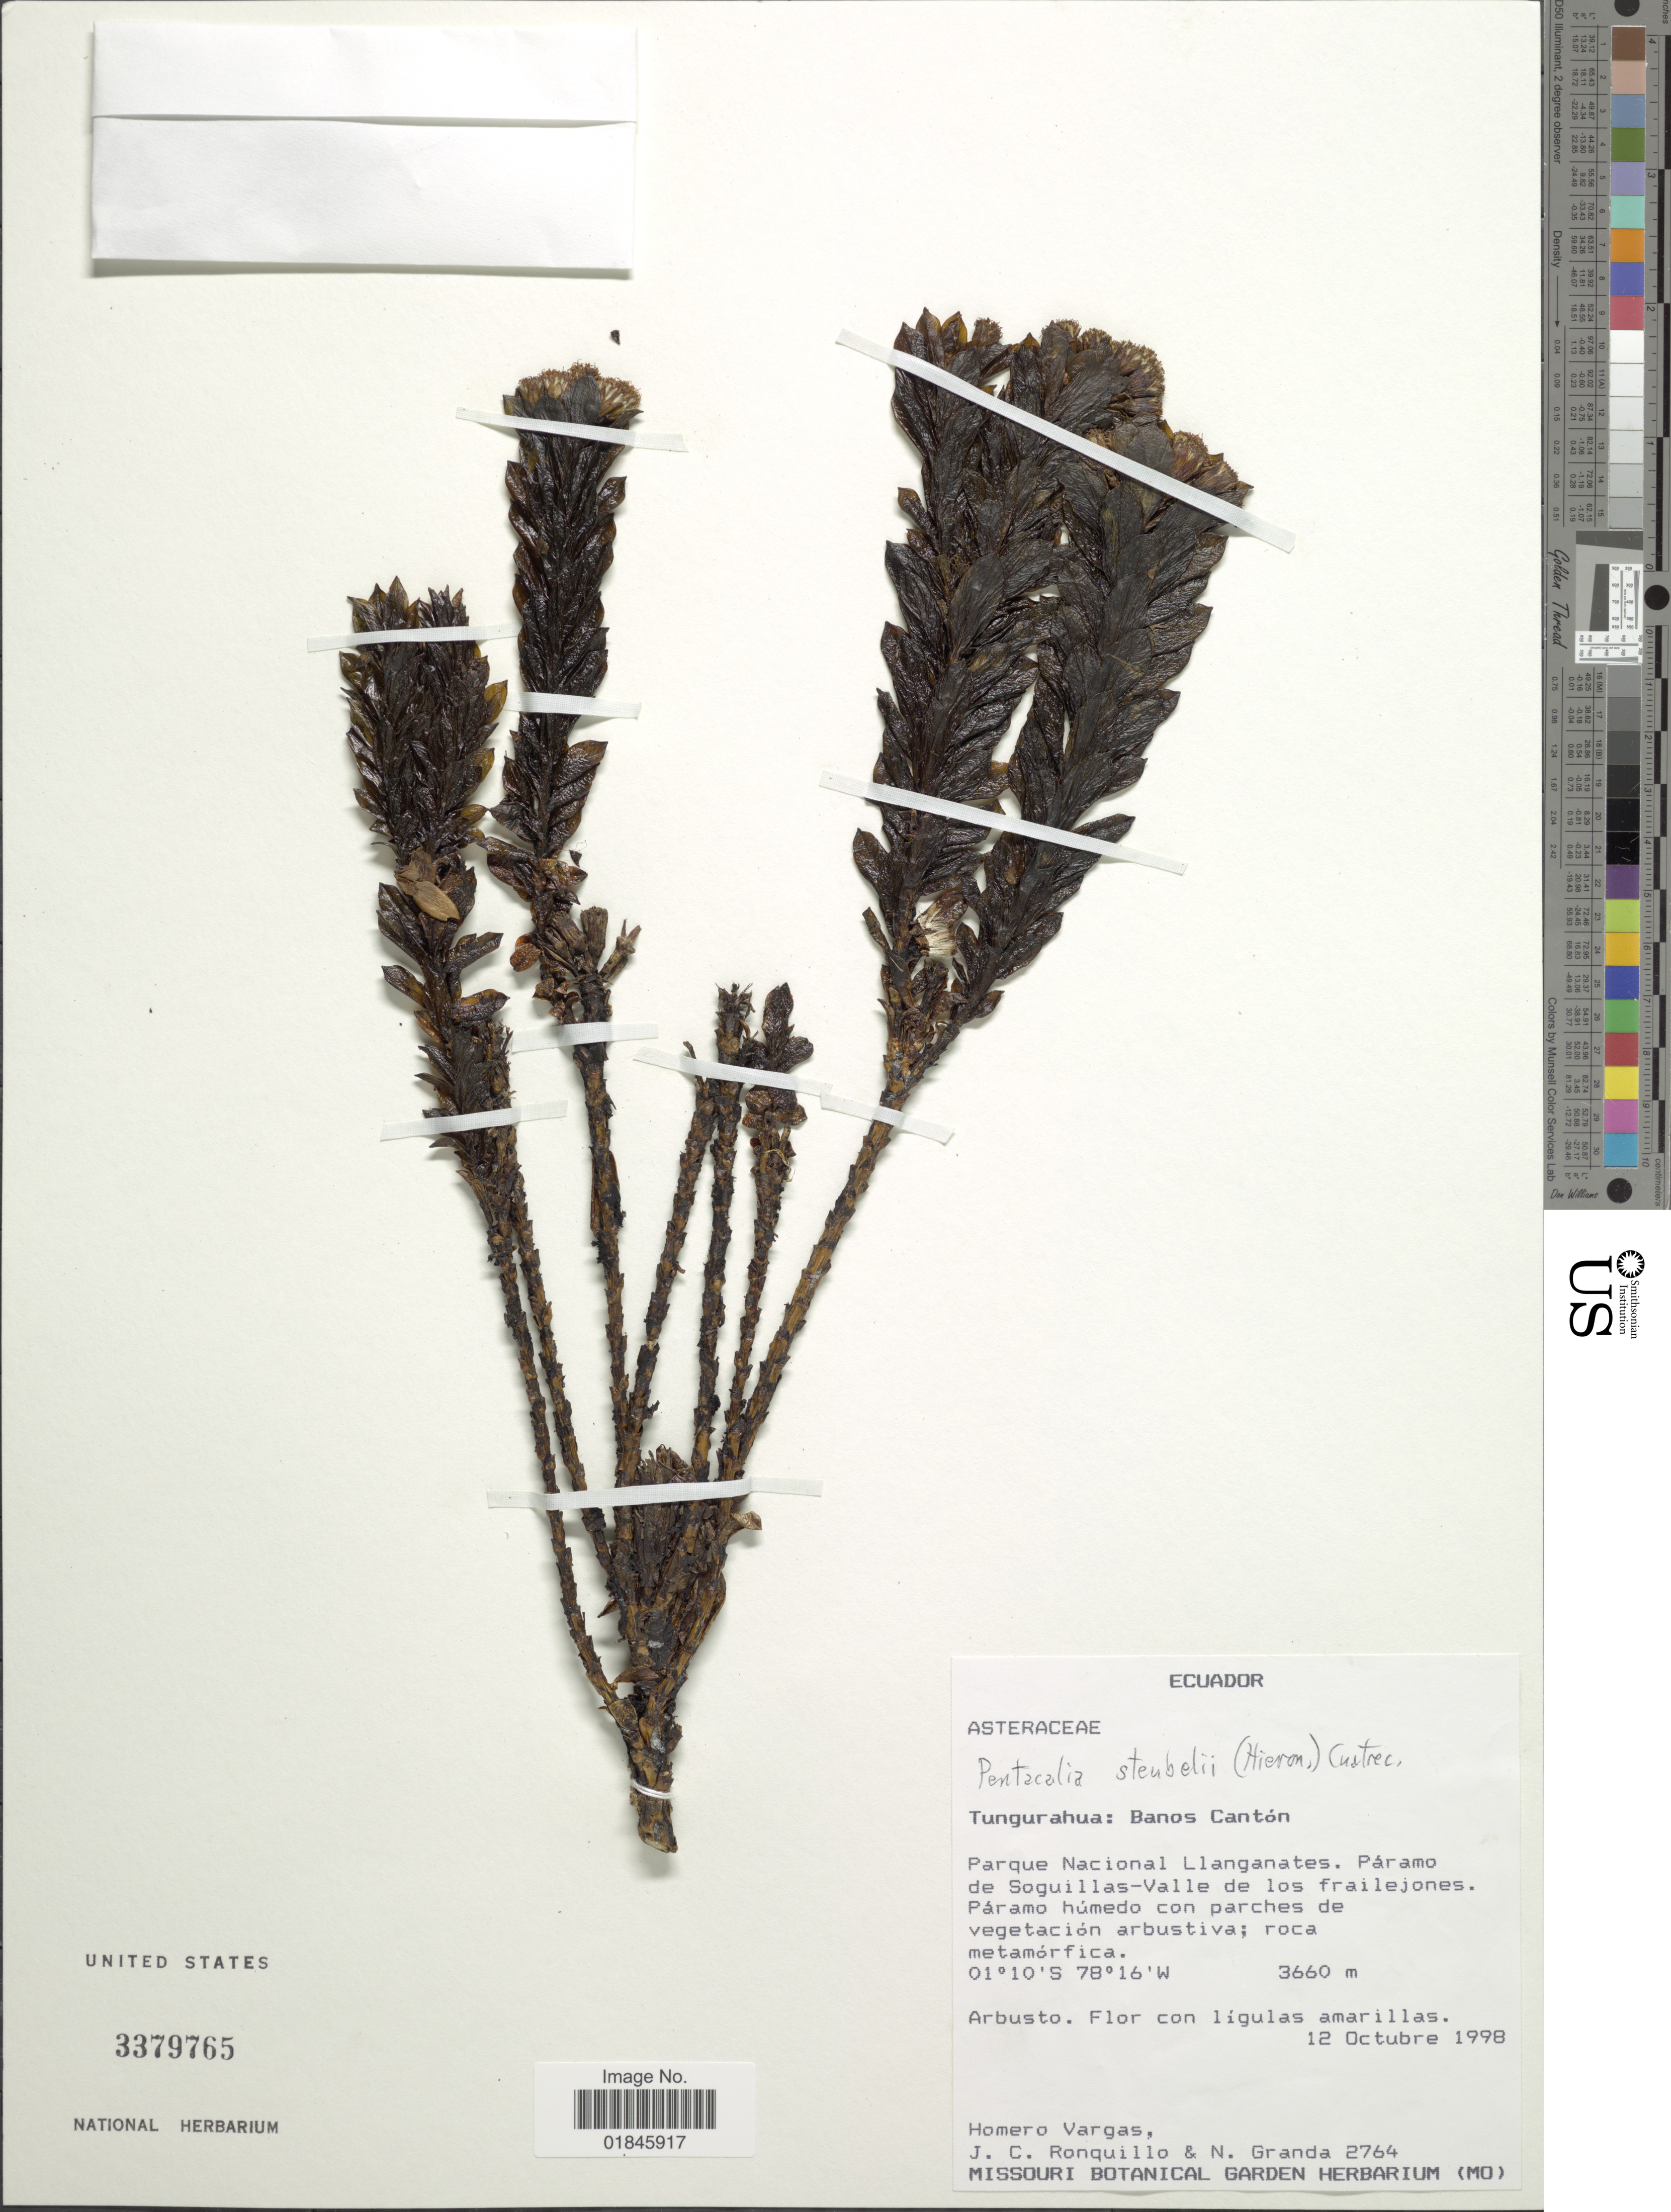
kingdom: Plantae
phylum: Tracheophyta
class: Magnoliopsida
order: Asterales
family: Asteraceae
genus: Pentacalia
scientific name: Pentacalia steubelii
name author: (Hieron.) Cuatrec.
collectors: H. Vargas, J. Ronquillo & N. Granda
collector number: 2764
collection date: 1998-10-12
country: Ecuador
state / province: Tungurahua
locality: Tungurahua: Banos Cantón. Parque Nacional Llanganates. Páramo de Soguillas-Valle de los frailejones.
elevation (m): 3660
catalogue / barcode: US 3379765